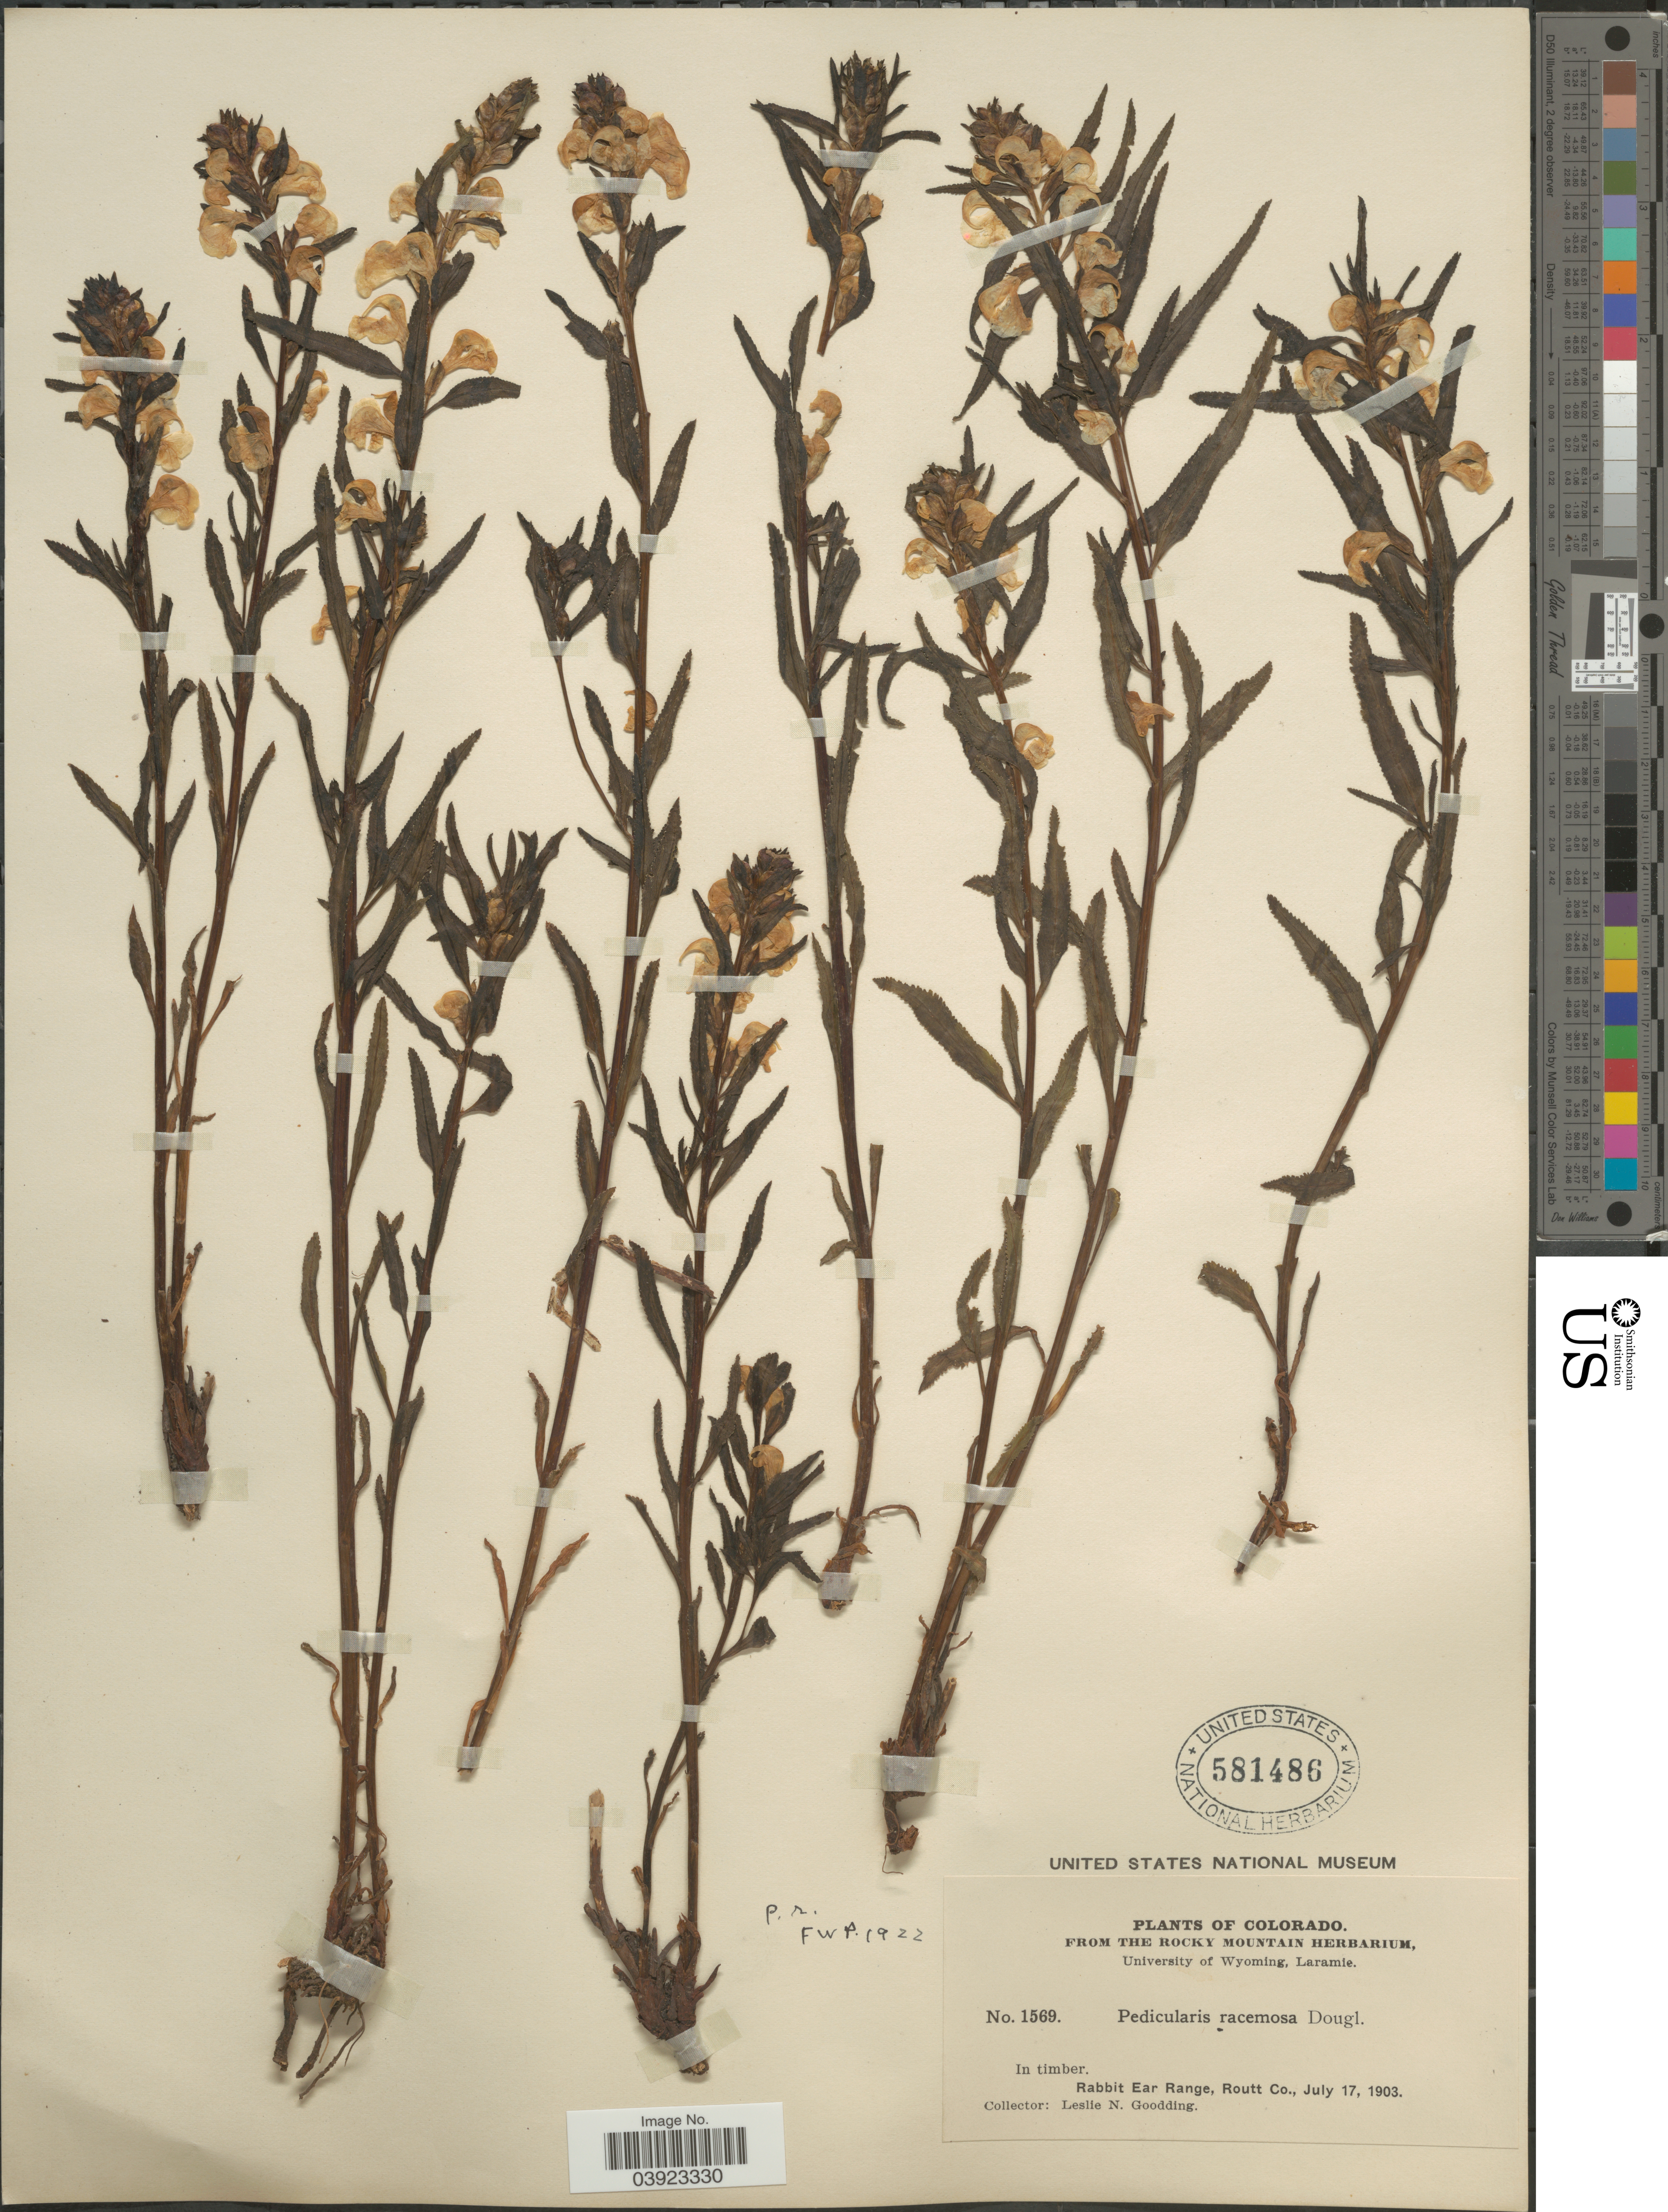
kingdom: Plantae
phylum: Tracheophyta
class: Magnoliopsida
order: Lamiales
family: Orobanchaceae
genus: Pedicularis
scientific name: Pedicularis racemosa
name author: Douglas ex Benth.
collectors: L. N. Goodding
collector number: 1569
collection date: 1903-07-17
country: United States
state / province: Colorado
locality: Rabbit Ear Range, Routt Co.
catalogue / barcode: US 581486